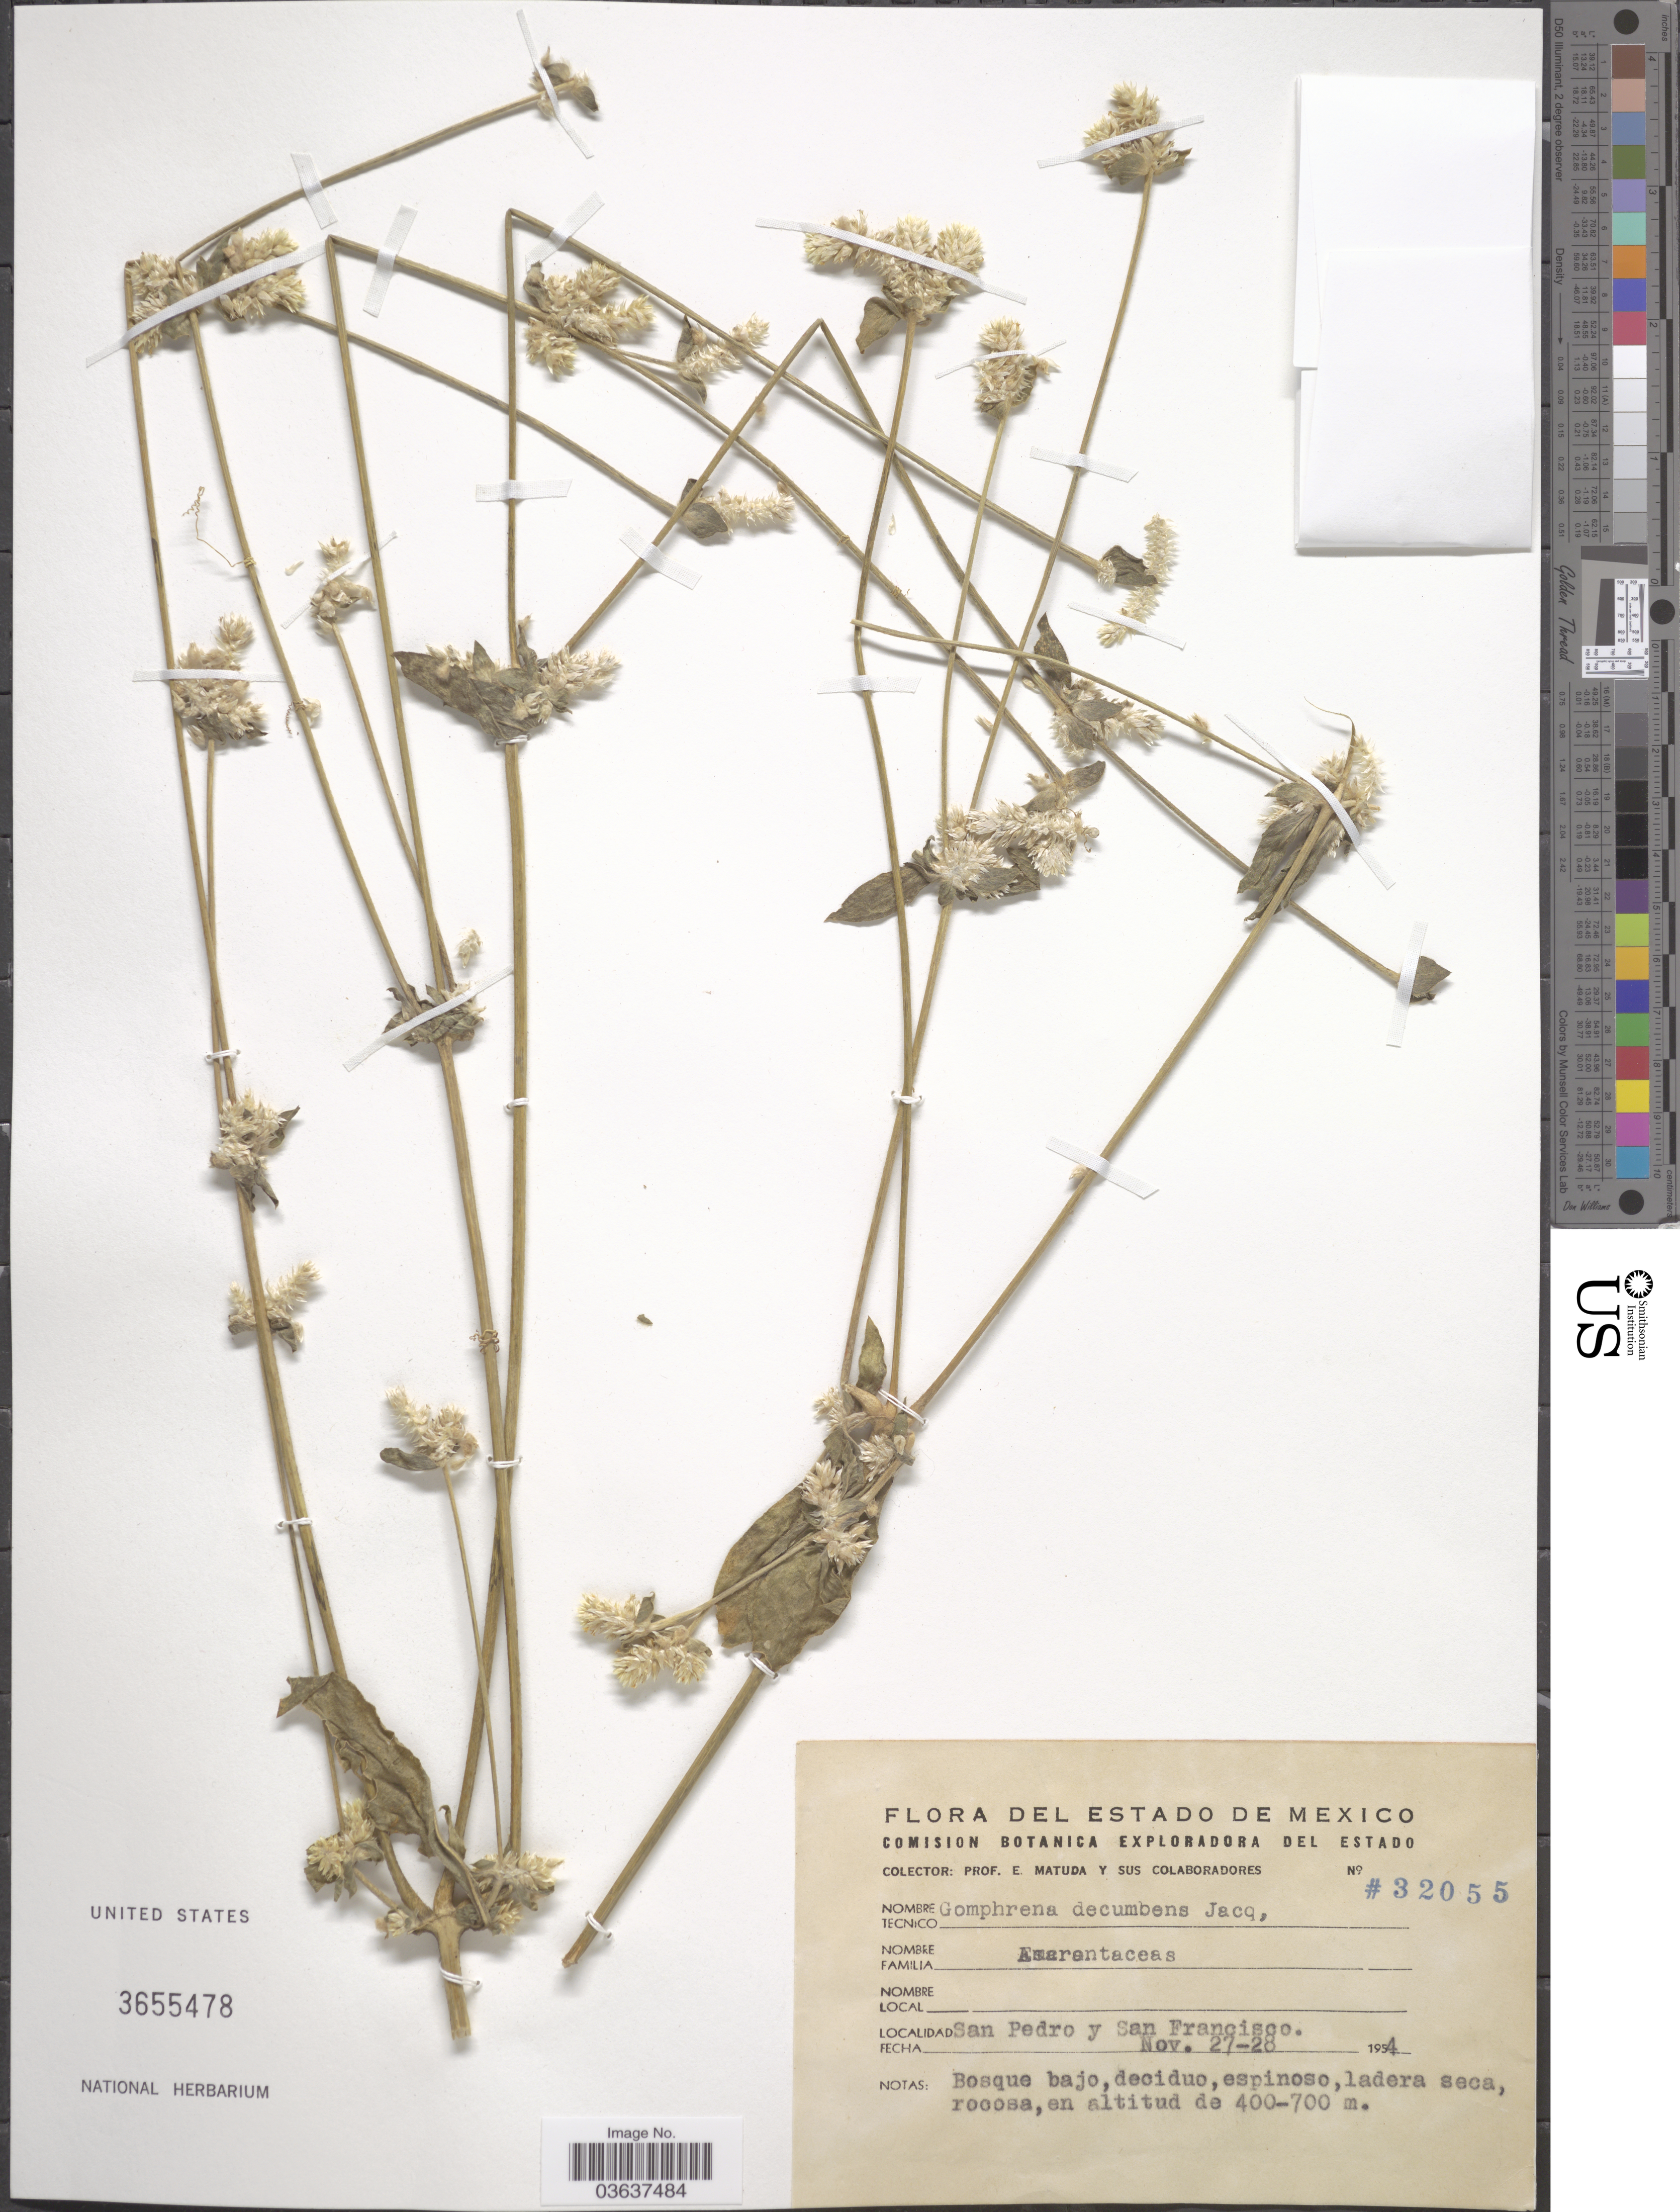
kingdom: Plantae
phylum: Tracheophyta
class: Magnoliopsida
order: Caryophyllales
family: Amaranthaceae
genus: Gomphrena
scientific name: Gomphrena decumbens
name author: Jacq.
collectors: E. Matuda & Sus Colaboradores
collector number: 32055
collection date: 1954-11-27/1954-11-28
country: Mexico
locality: San Pedro y San Francisco.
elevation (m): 400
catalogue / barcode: US 3655478